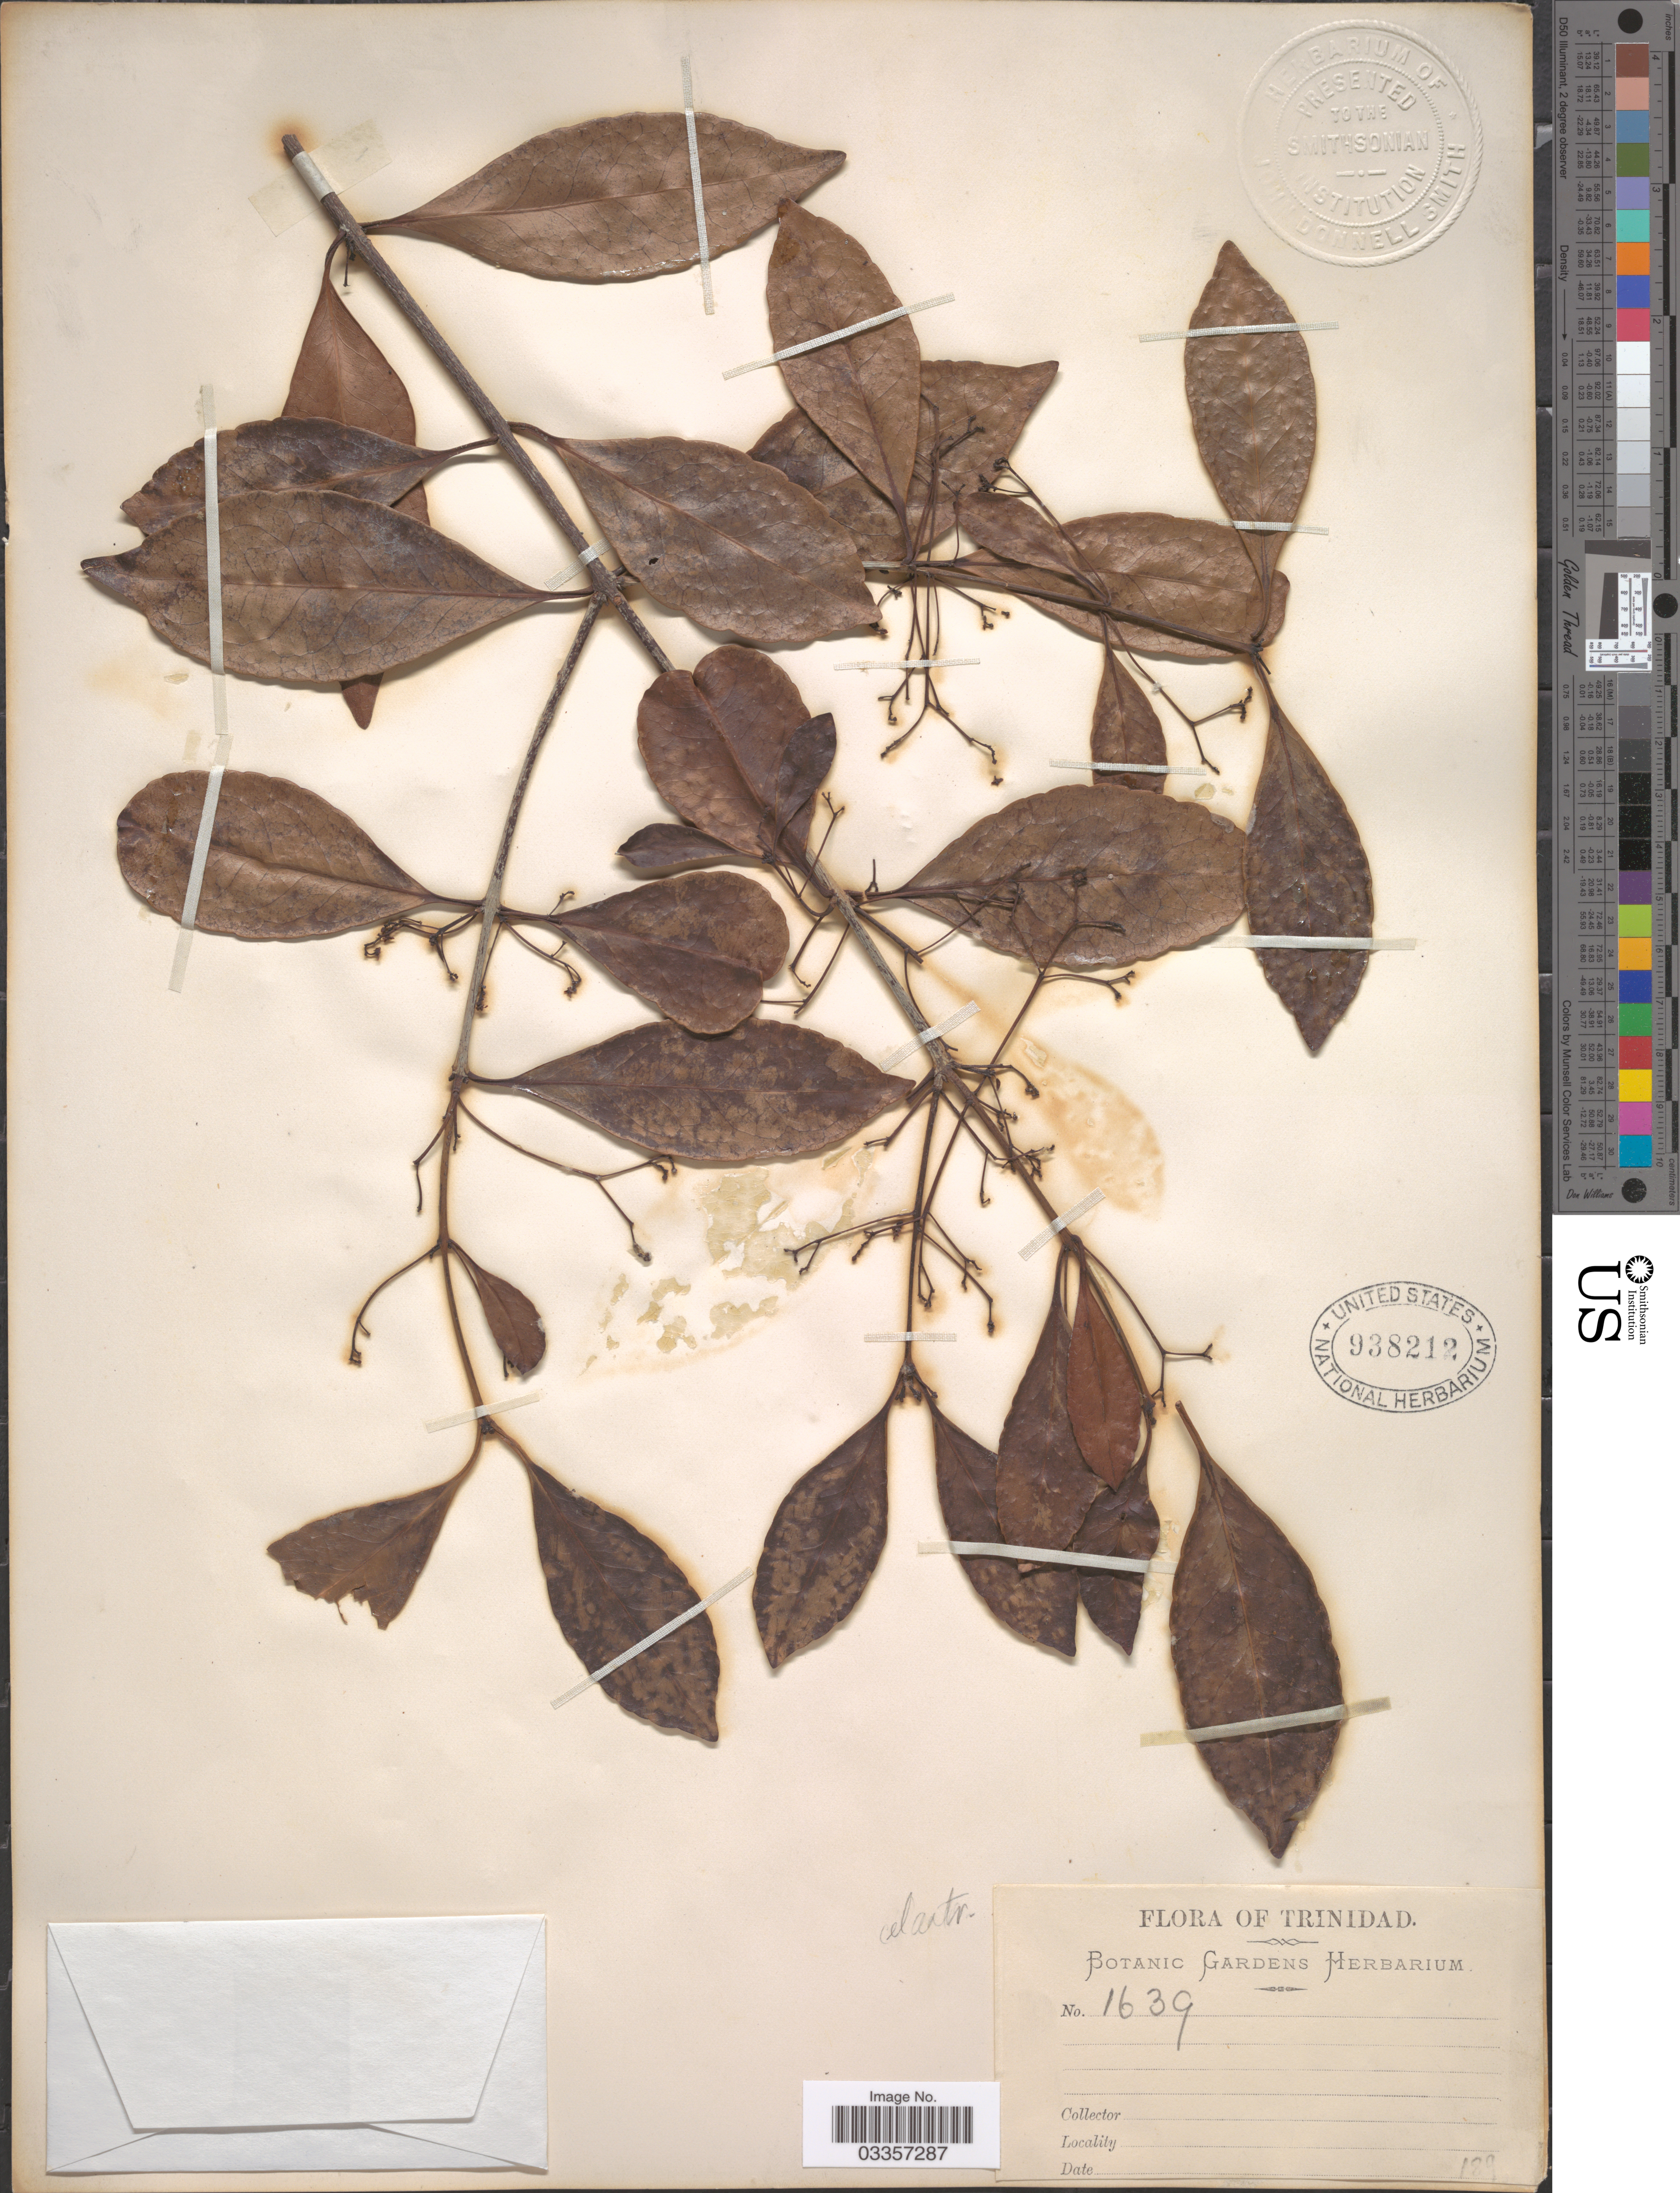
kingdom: Plantae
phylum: Tracheophyta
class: Magnoliopsida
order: Celastrales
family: Celastraceae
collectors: ex herb. Botanic Gardens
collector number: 1639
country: Trinidad and Tobago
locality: Trinidad.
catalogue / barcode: US 938212